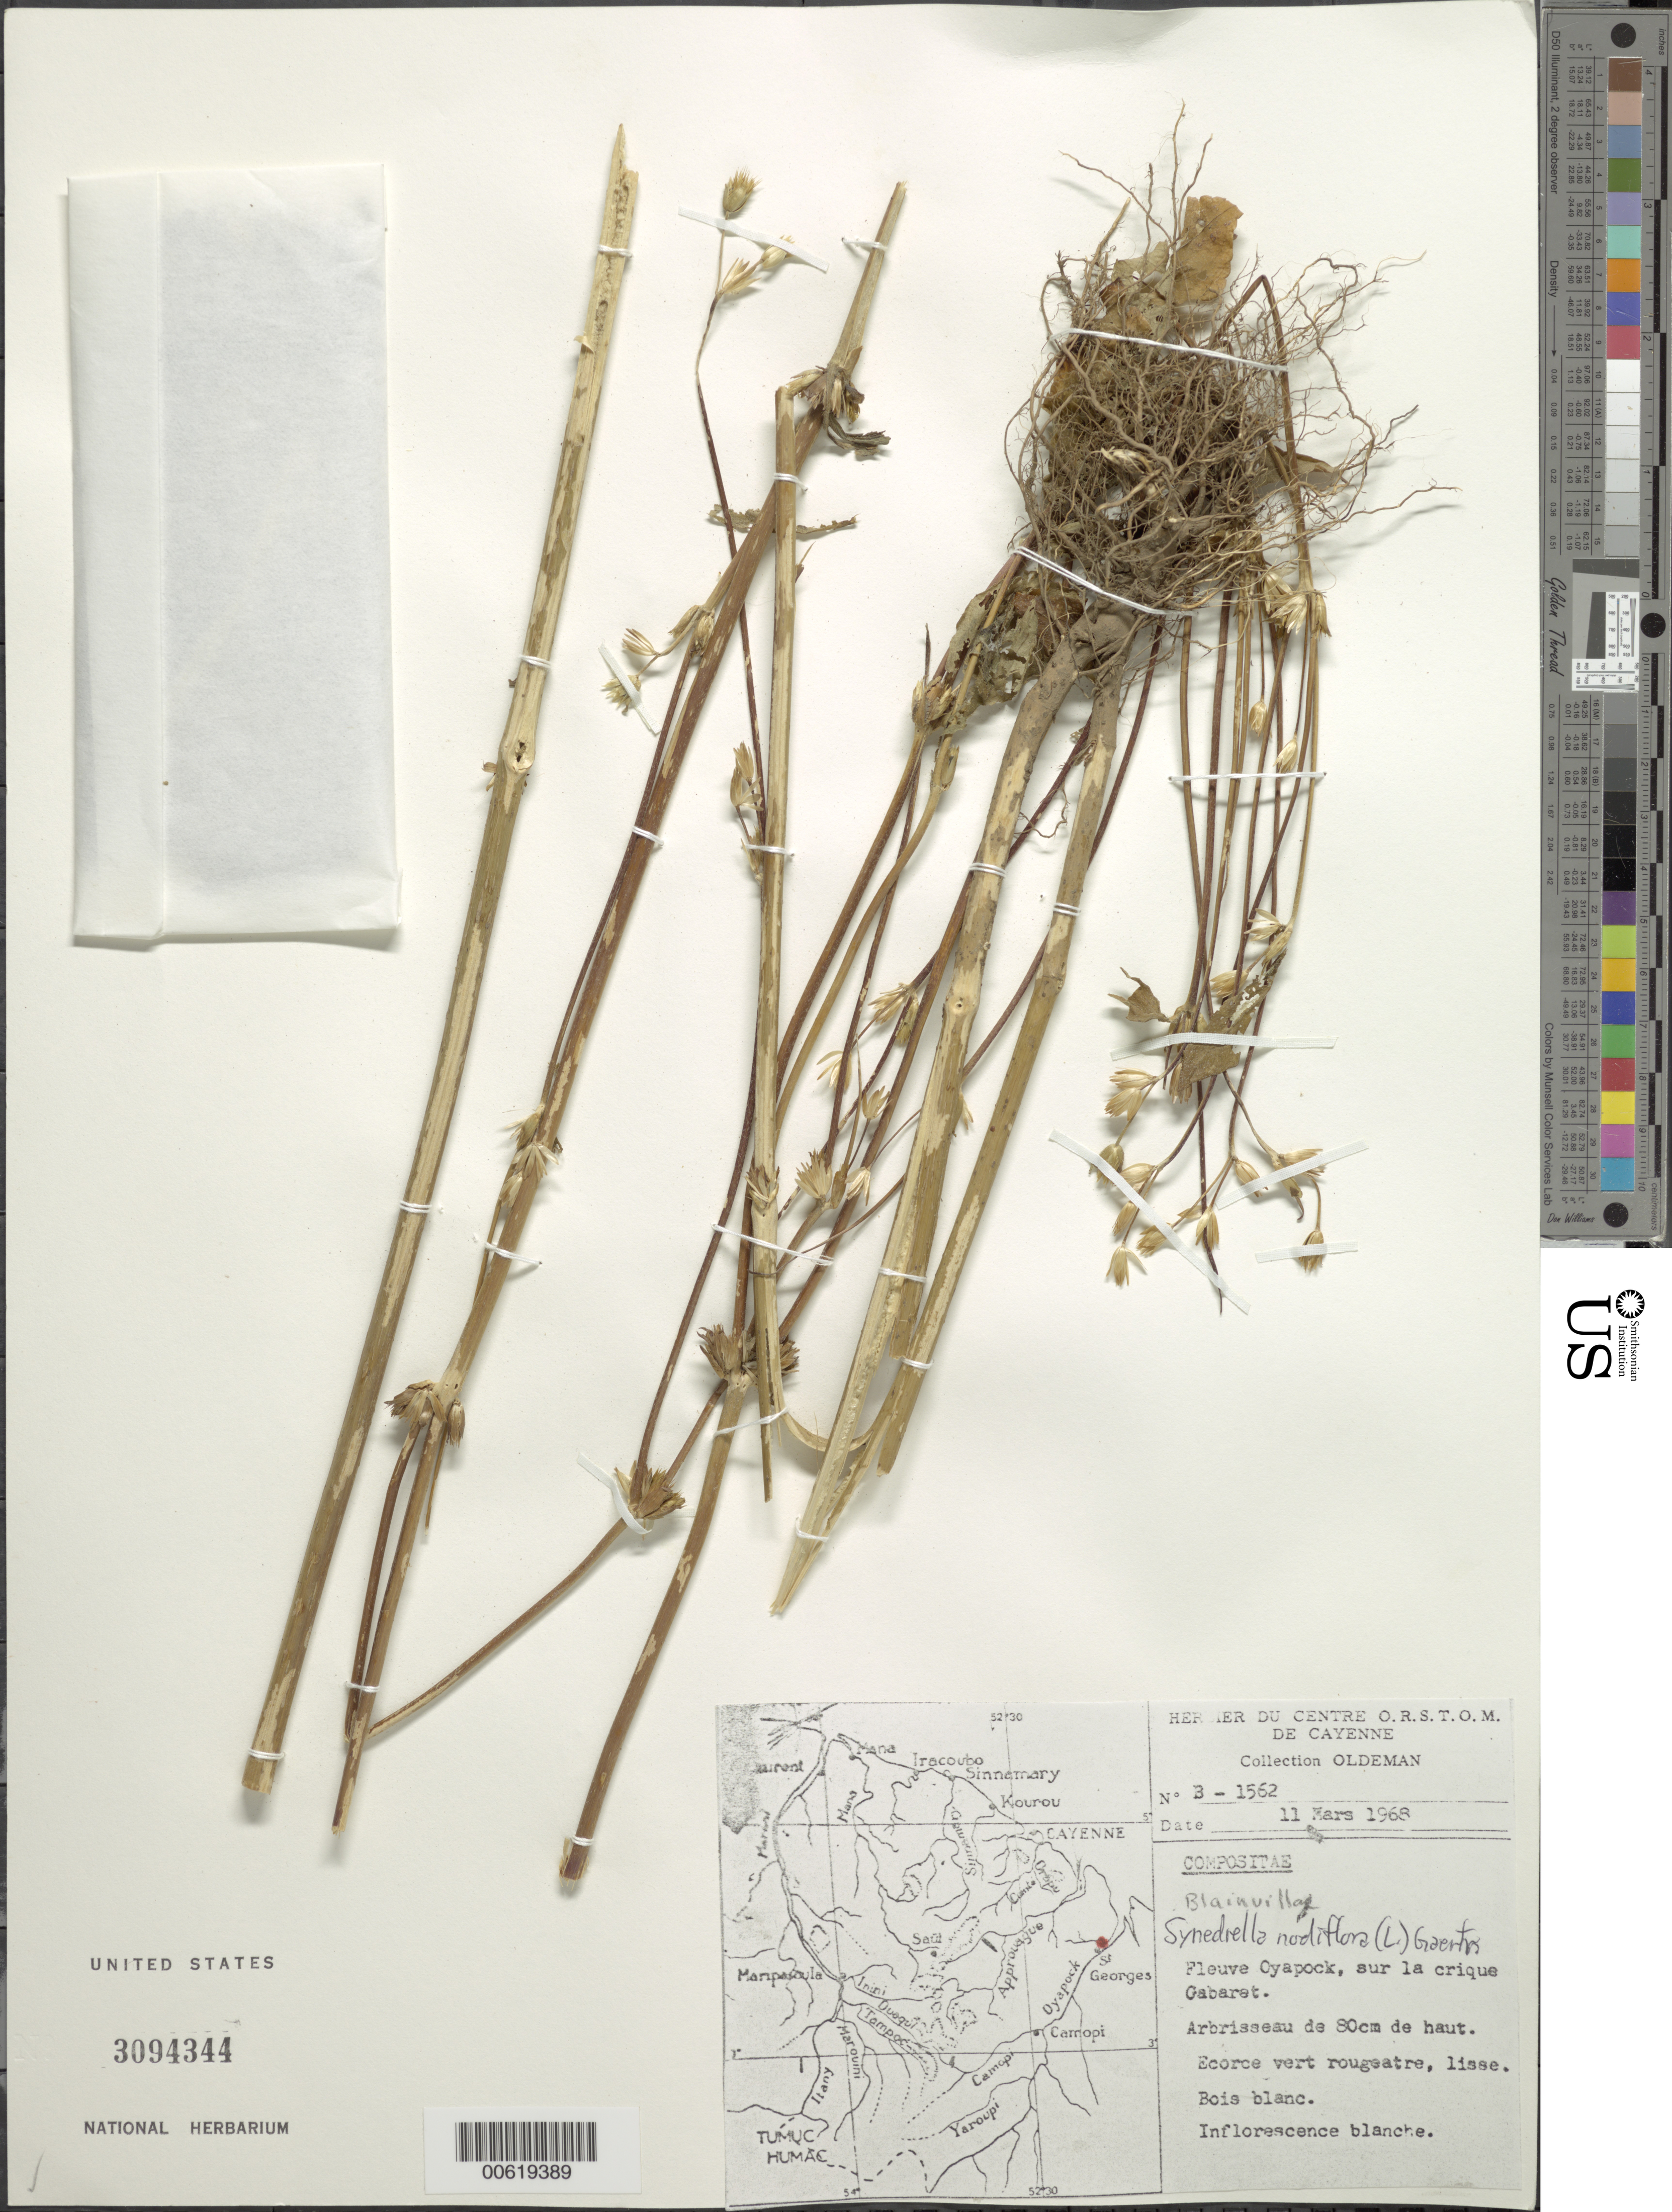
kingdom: Plantae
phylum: Tracheophyta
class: Magnoliopsida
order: Asterales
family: Asteraceae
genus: Synedrella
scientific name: Synedrella nodiflora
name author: (L.) Gaertn.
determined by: Robinson, Harold E., (US)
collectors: R. Oldeman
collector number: B 1562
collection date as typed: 11-Mar-68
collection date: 1968-03-11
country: French Guiana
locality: Crique Gabaret, Fleuve Oyapock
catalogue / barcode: US 3094344